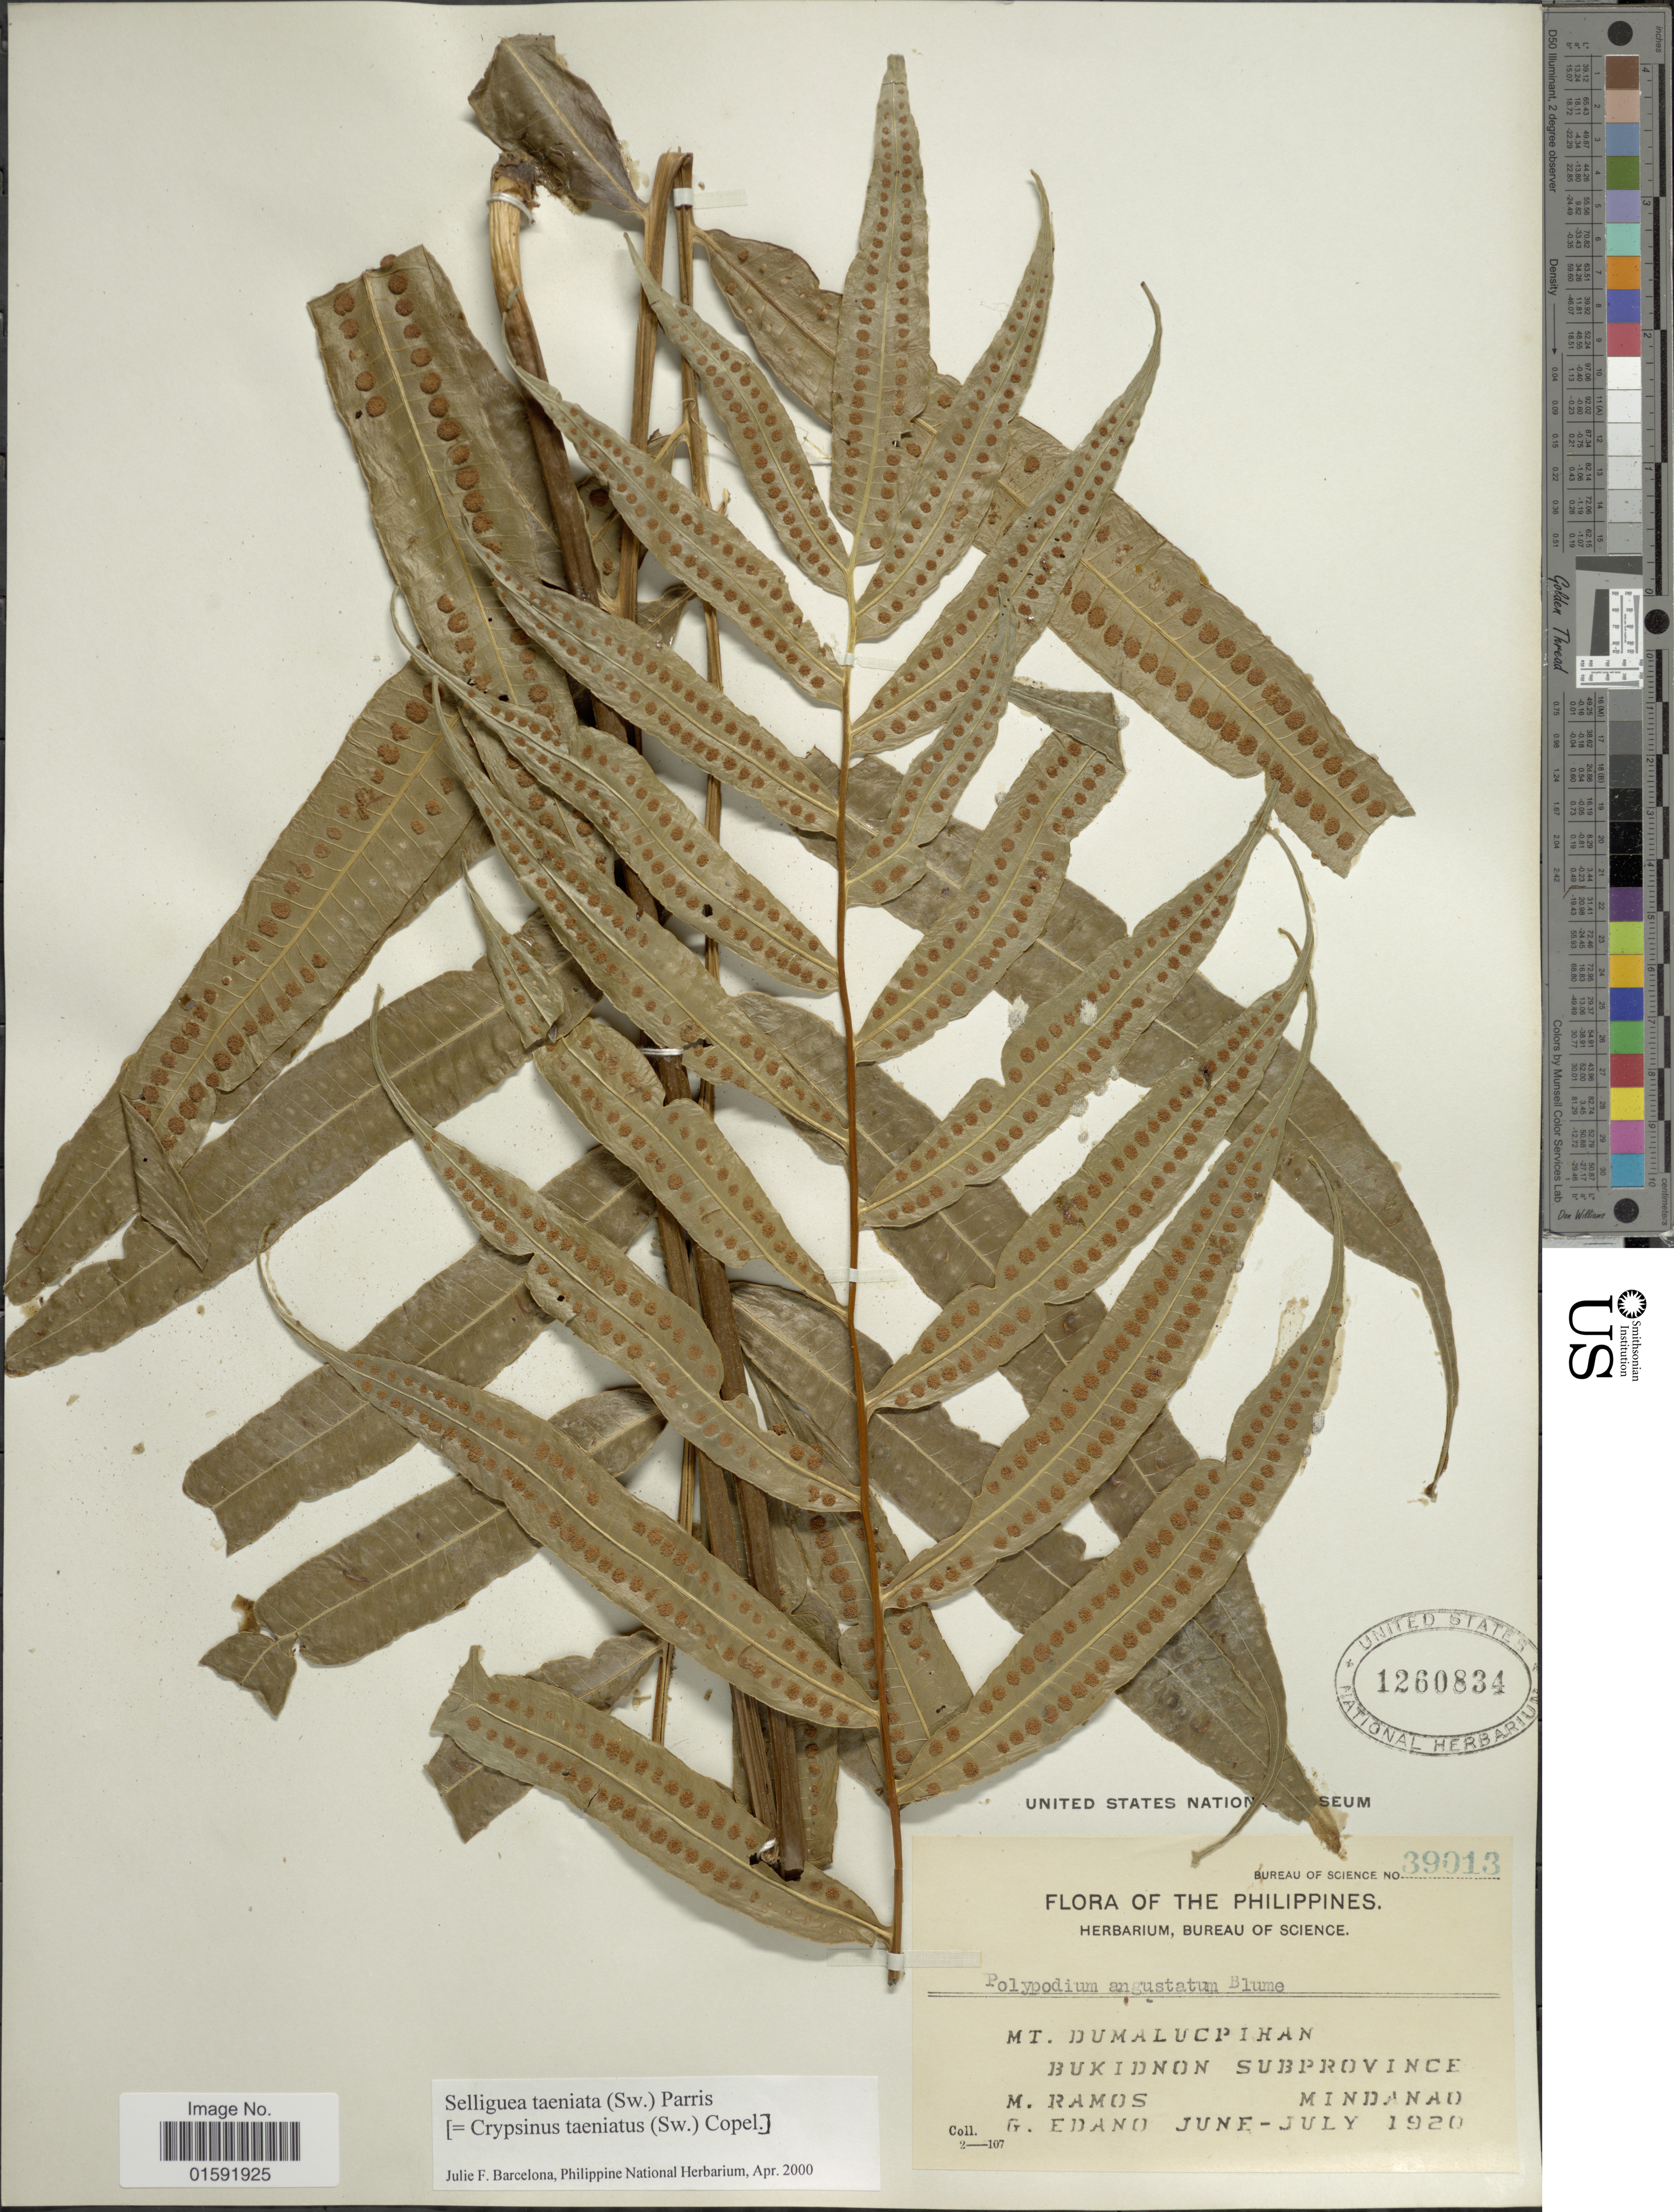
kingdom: Plantae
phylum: Tracheophyta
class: Polypodiopsida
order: Polypodiales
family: Polypodiaceae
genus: Selliguea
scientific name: Selliguea taeniata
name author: Parris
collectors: M. Ramos & G. Edaño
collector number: Bureau of Science 39013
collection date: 1920-06/1920-07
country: Philippines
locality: Mt. Dumalucpihan, Bukidnon Subprovince, Mindanao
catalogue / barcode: US 1260834